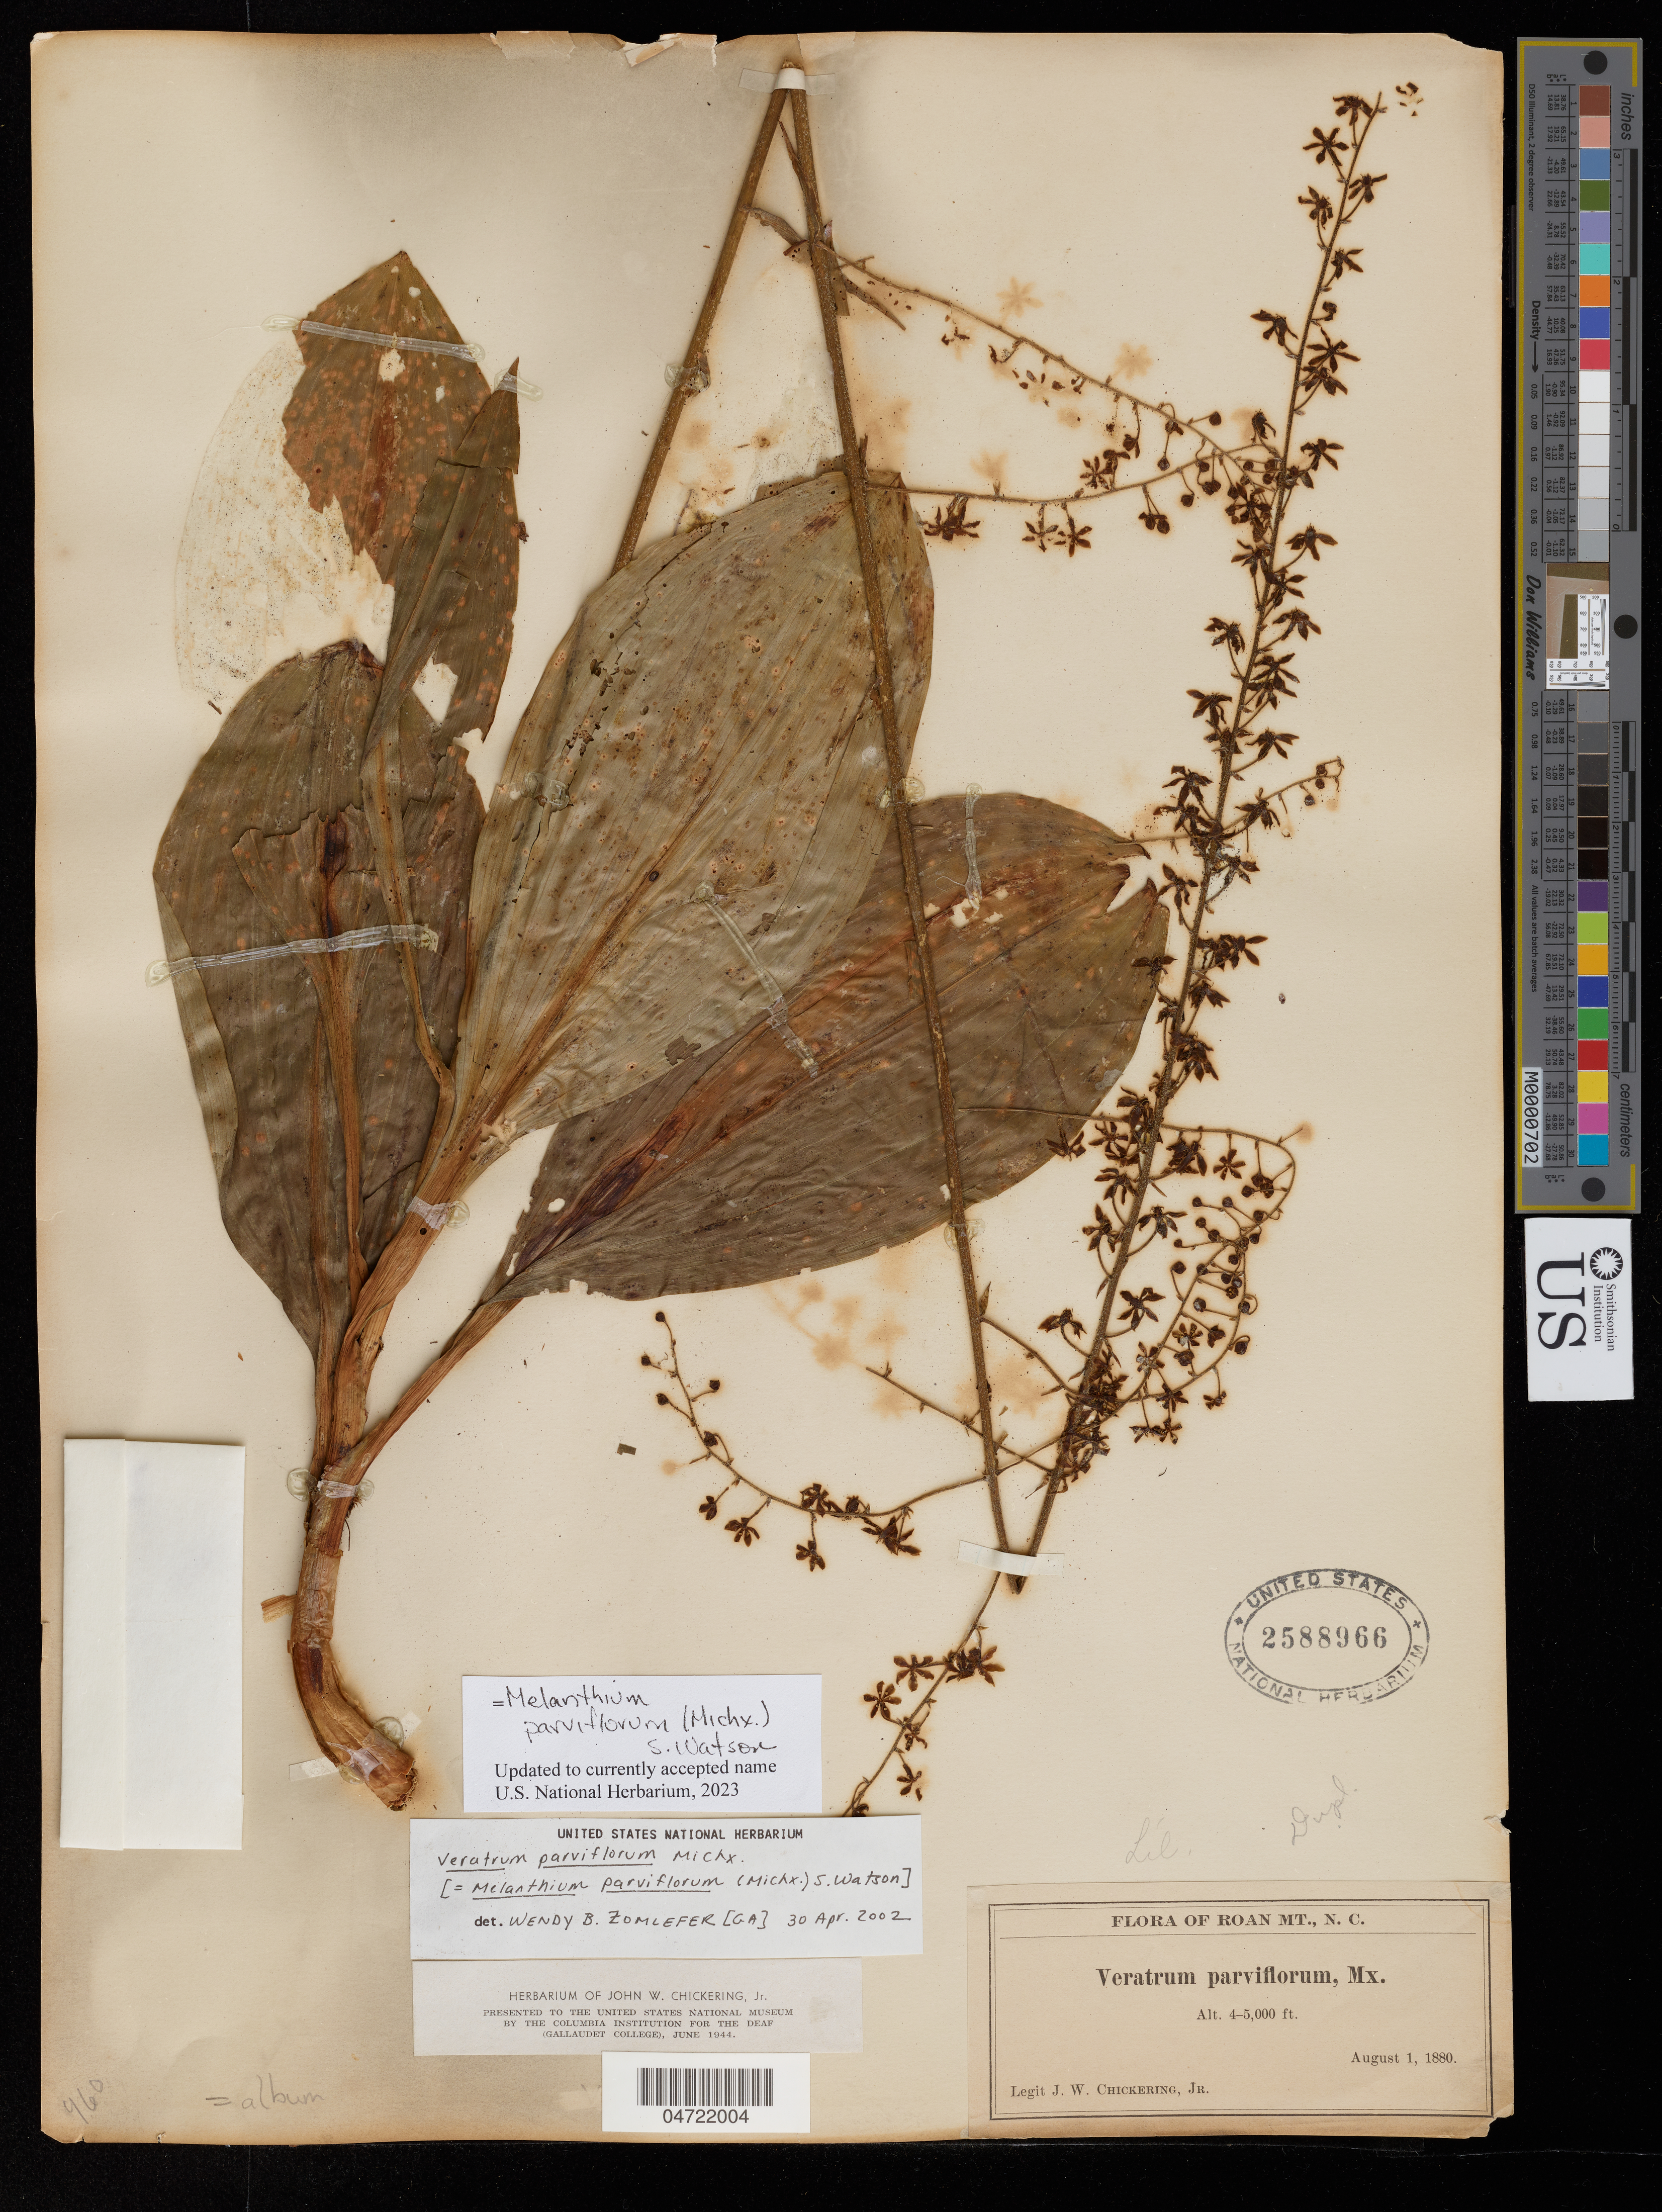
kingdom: Plantae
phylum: Tracheophyta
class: Liliopsida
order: Liliales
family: Melanthiaceae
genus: Melanthium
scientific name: Melanthium parviflorum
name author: (Michx.) S. Watson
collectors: J. Chickering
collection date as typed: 01 Aug 1880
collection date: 1880-08-01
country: United States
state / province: North Carolina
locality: Roan Mountain.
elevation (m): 1524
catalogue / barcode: US 2588966